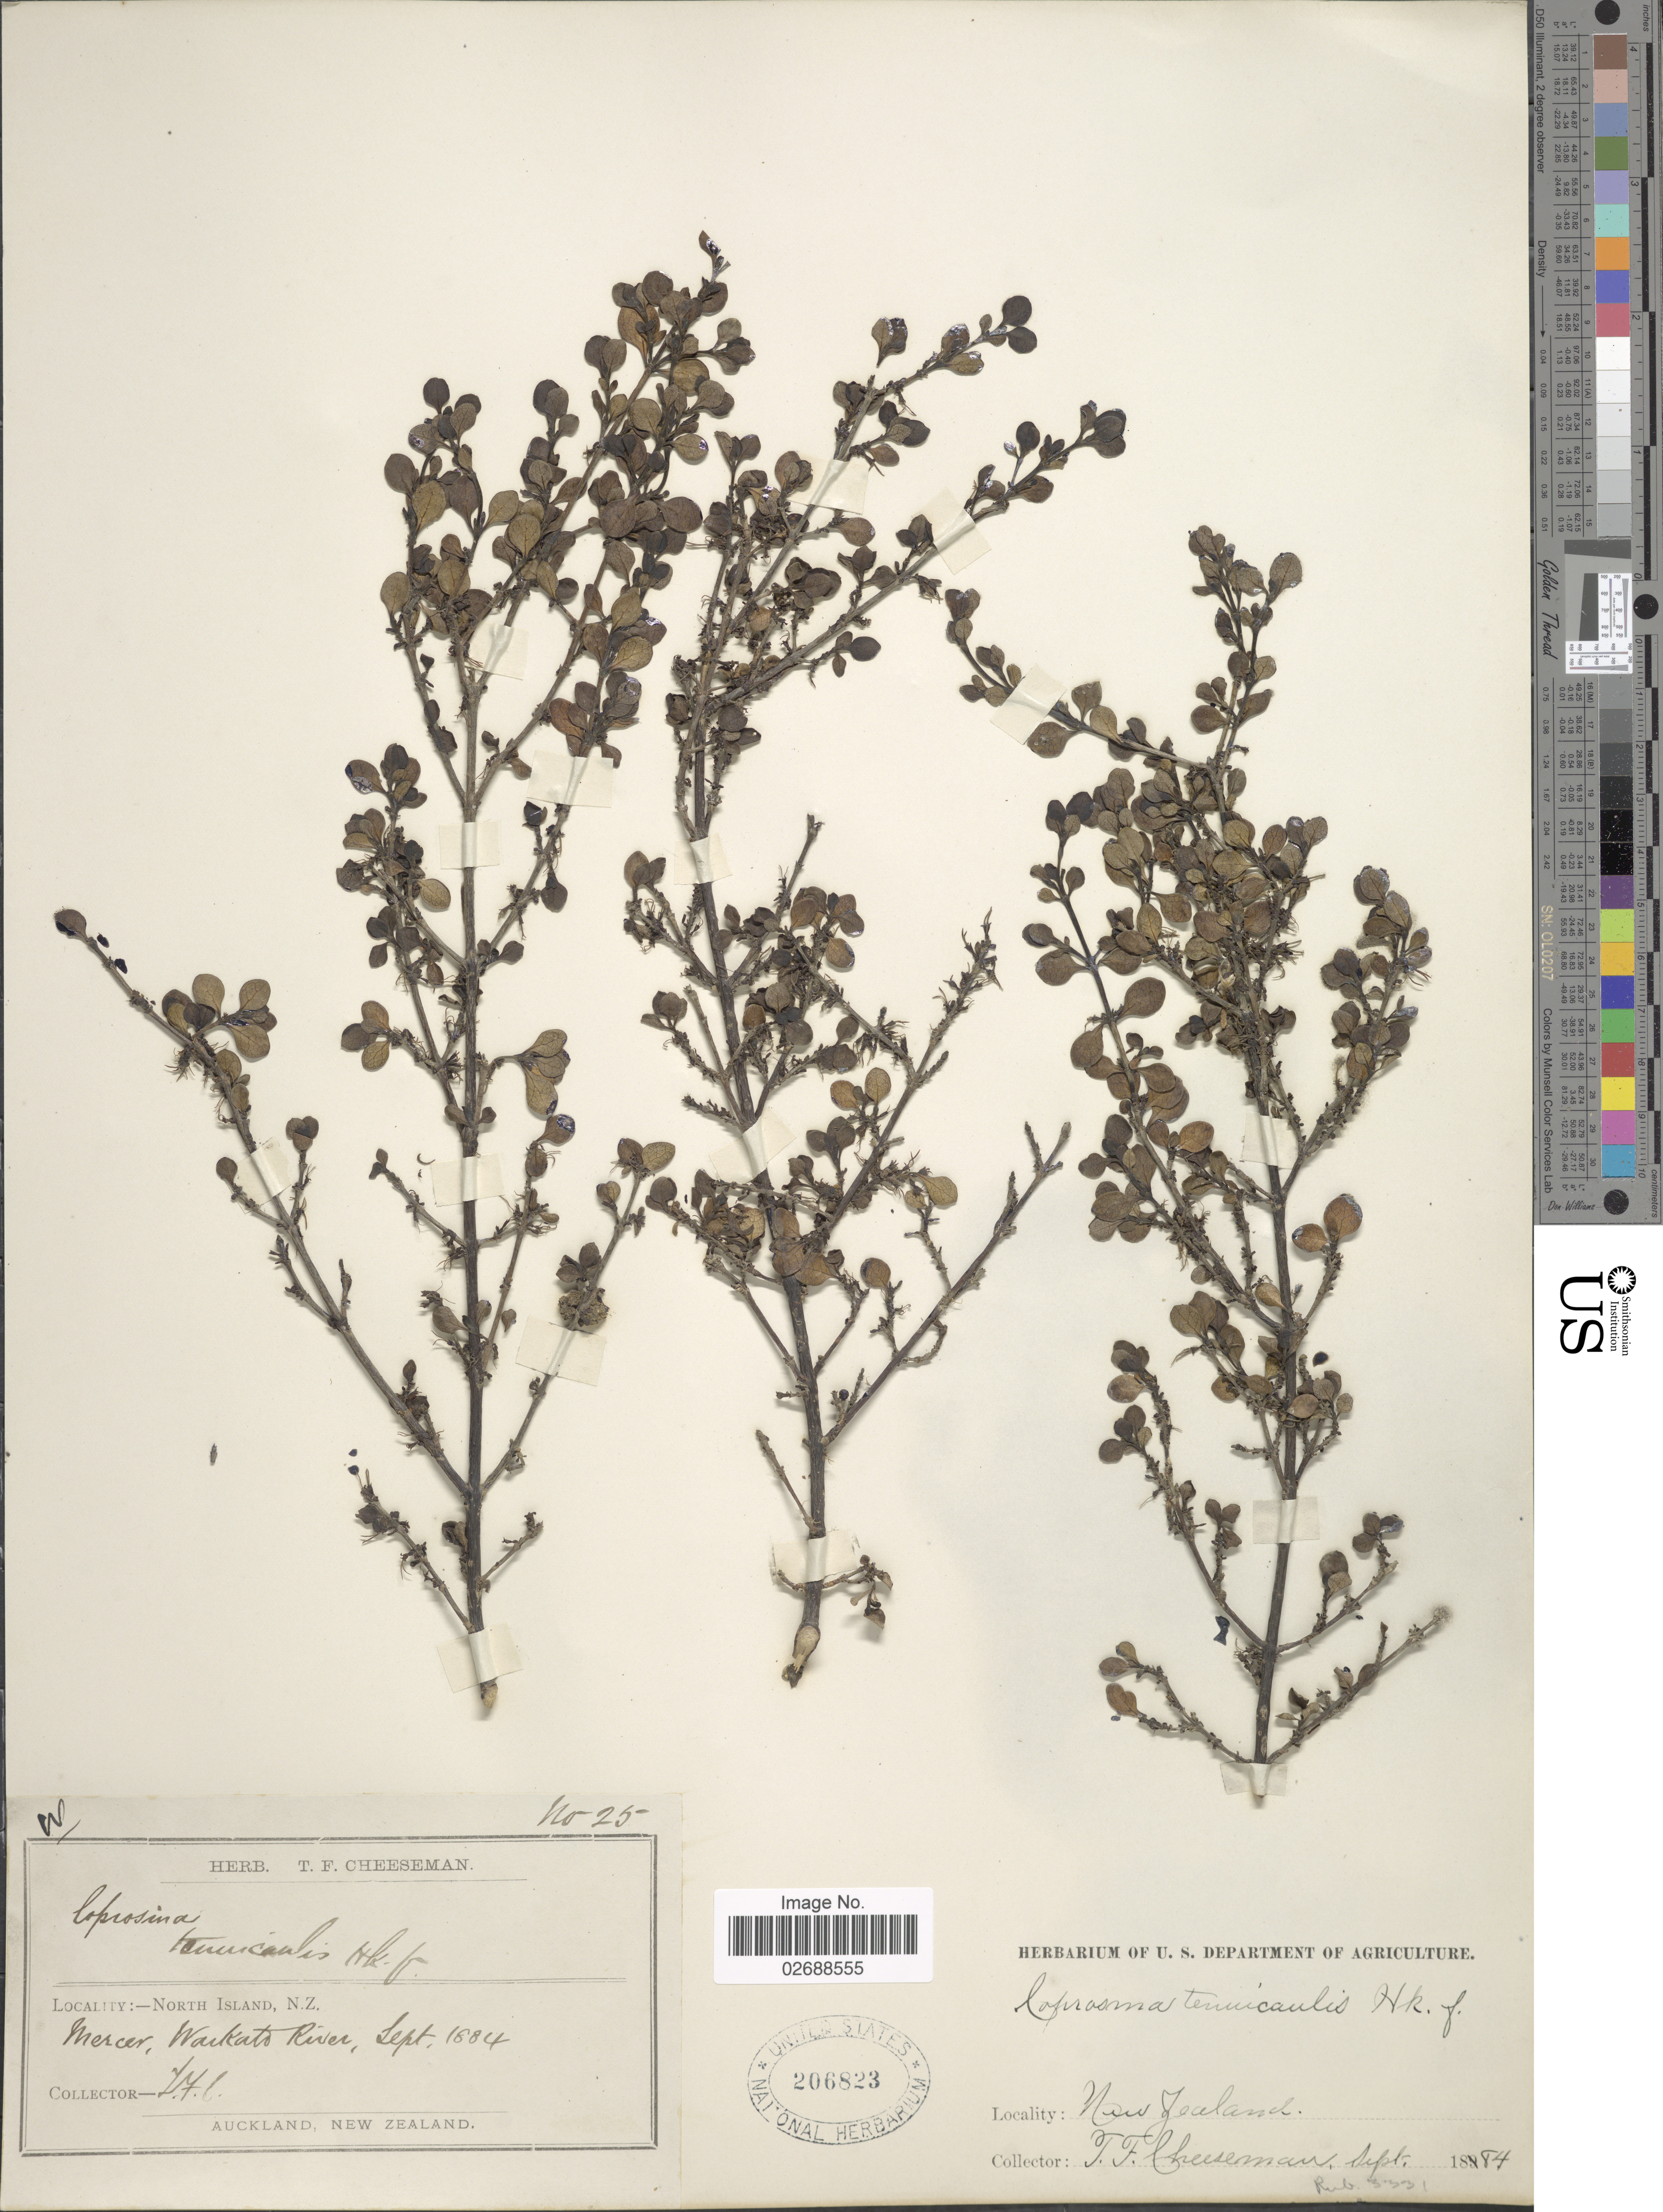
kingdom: Plantae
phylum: Tracheophyta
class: Magnoliopsida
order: Gentianales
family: Rubiaceae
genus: Coprosma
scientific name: Coprosma tenuicaulis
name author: Hook. f.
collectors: T. F. Cheeseman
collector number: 25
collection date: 1884-09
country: New Zealand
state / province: Waikato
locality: North Island, Mercer, Waikato River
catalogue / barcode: US 206823